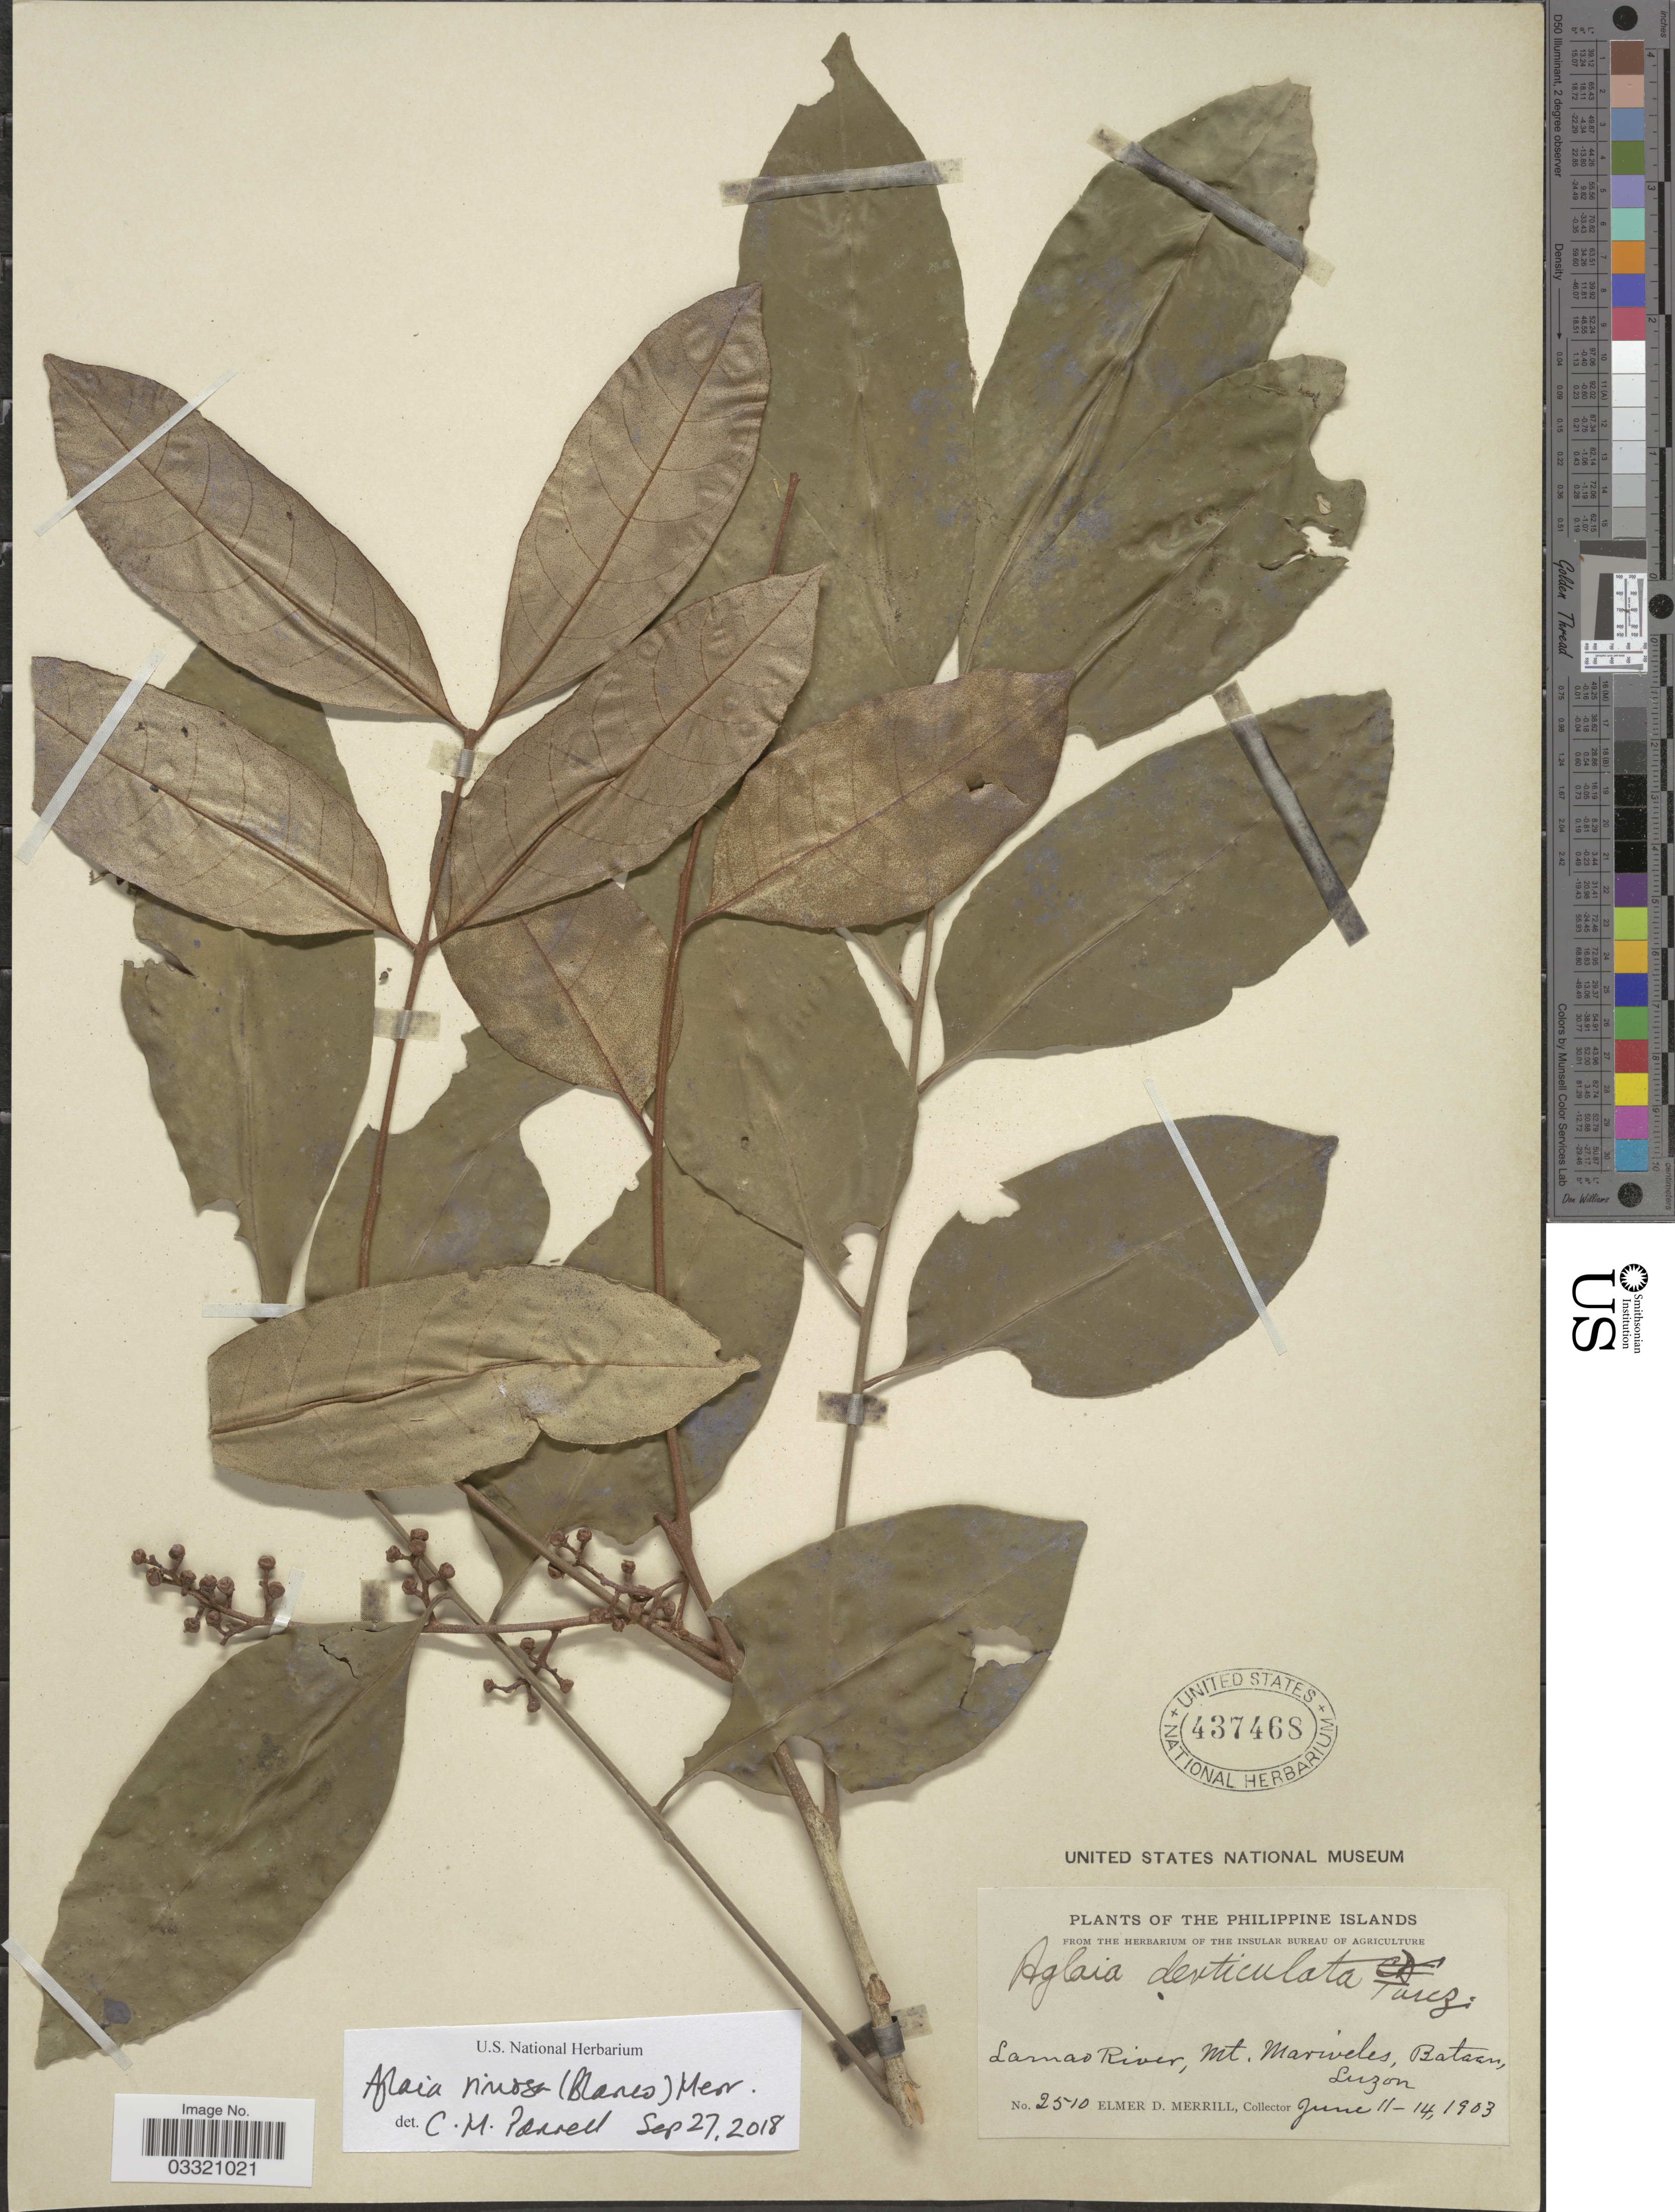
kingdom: Plantae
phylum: Tracheophyta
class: Magnoliopsida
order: Sapindales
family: Meliaceae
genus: Aglaia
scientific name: Aglaia rimosa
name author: (Blanco) Merr.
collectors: E. D. Merrill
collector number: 2510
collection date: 1903-06-11/1903-06-14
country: Philippines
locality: Lamao River, Mt. Mariveles, Bataan, Luzon.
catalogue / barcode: US 437468